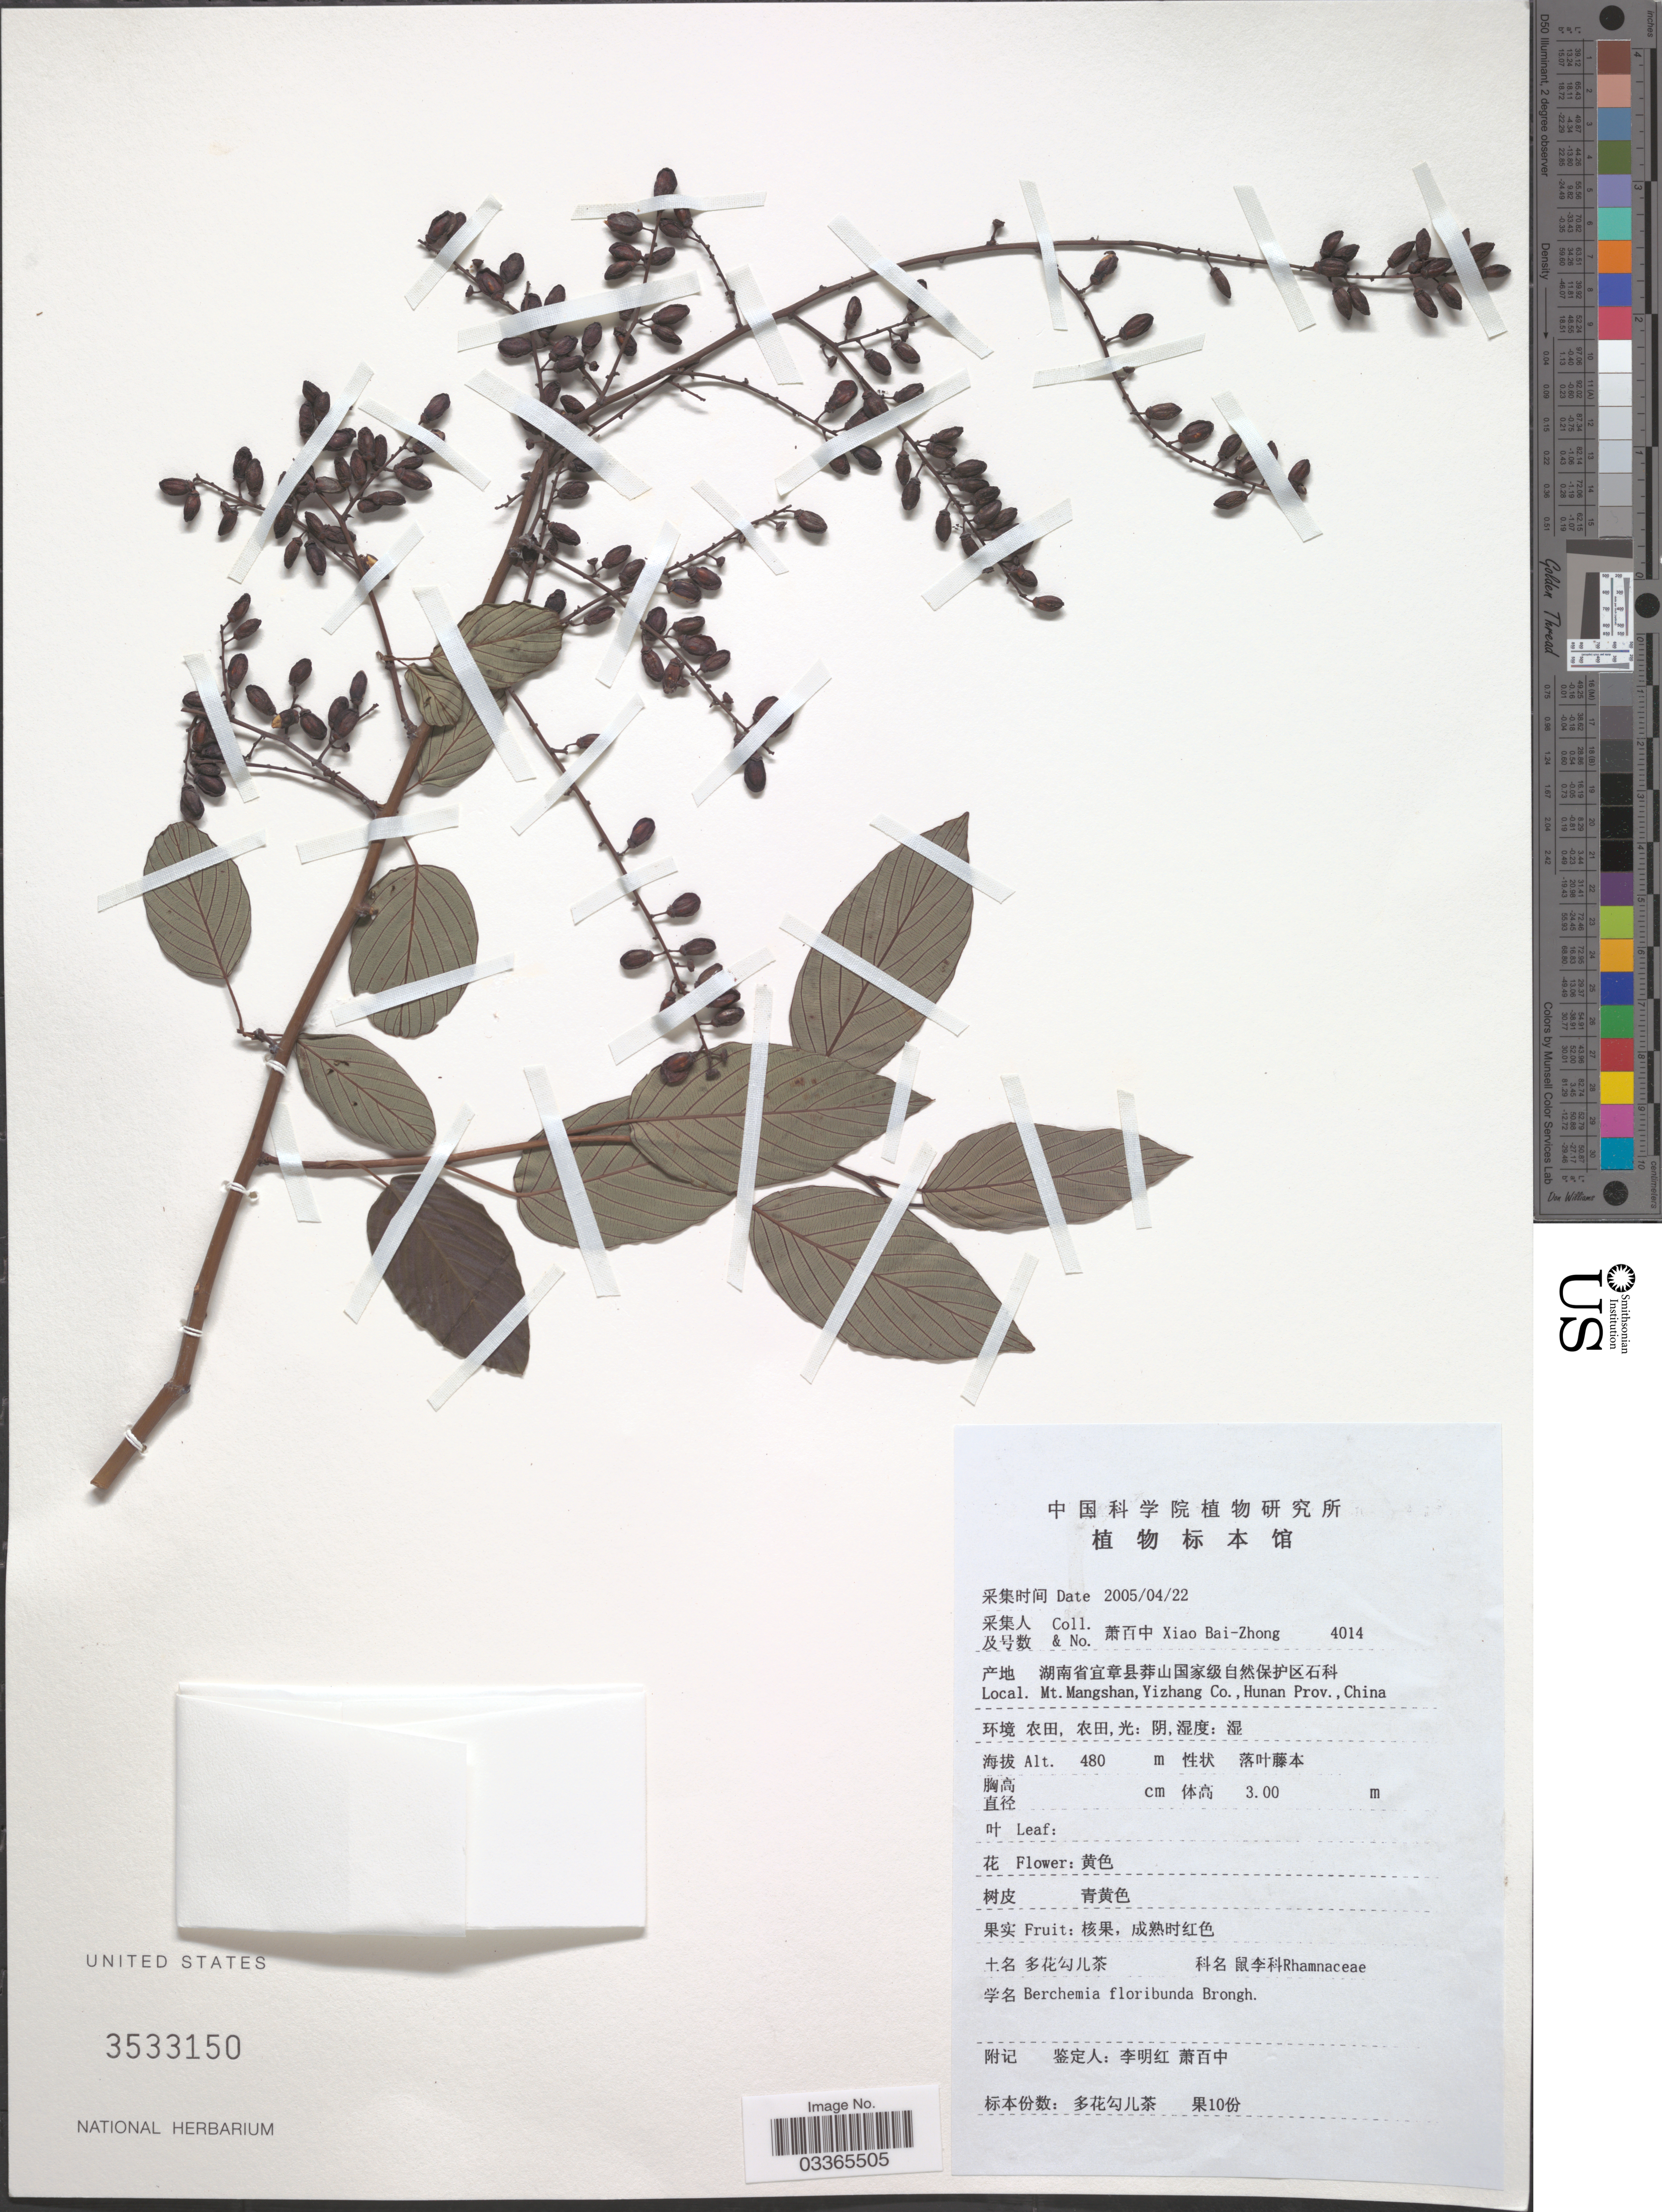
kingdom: Plantae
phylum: Tracheophyta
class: Magnoliopsida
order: Rosales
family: Rhamnaceae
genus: Berchemia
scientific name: Berchemia floribunda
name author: (Wall.) Brongn.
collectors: B. Z. Xiao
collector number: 4014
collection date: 2005-04-22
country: China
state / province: Hunan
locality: Mt. Mangshan, Yizhang Co.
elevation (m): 480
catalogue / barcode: US 3533150